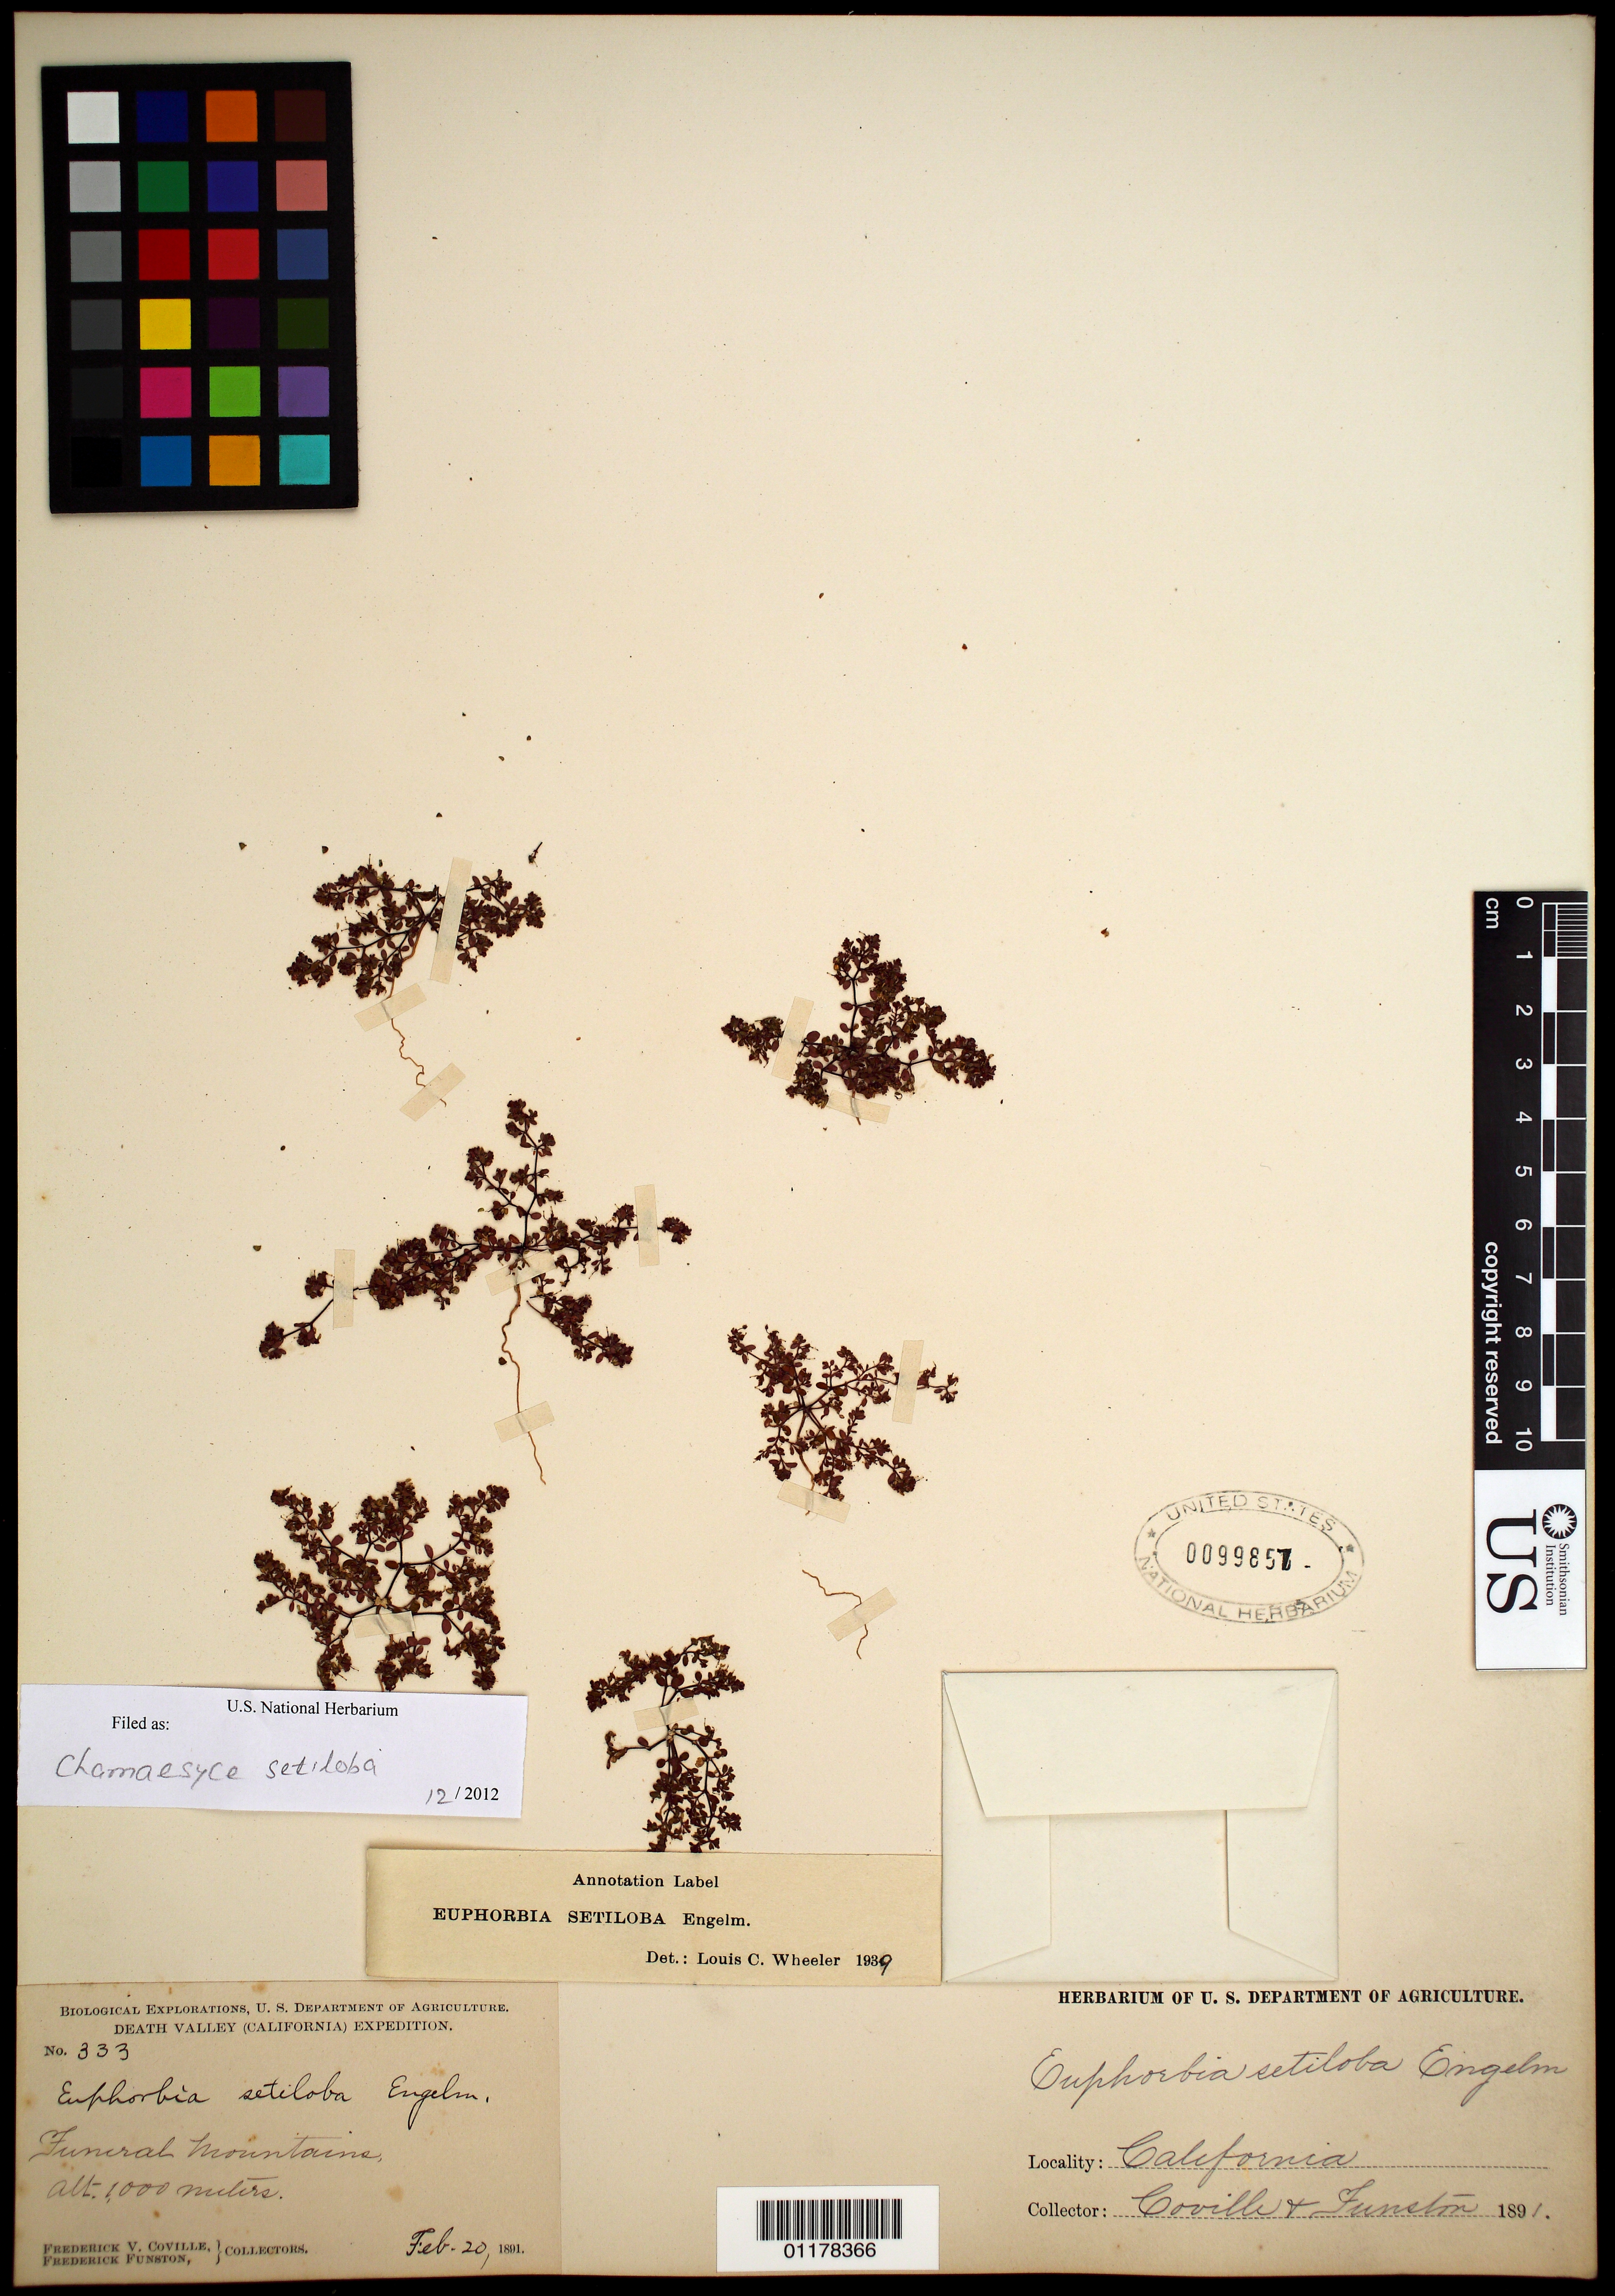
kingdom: Plantae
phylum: Tracheophyta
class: Magnoliopsida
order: Malpighiales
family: Euphorbiaceae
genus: Euphorbia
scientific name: Euphorbia setiloba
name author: Engelm.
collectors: F. V. Coville & F. Funston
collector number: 333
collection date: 1891-02-20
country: United States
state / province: California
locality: Funeral Mountains.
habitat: Alkaline soil.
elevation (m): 1000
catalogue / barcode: US 99857